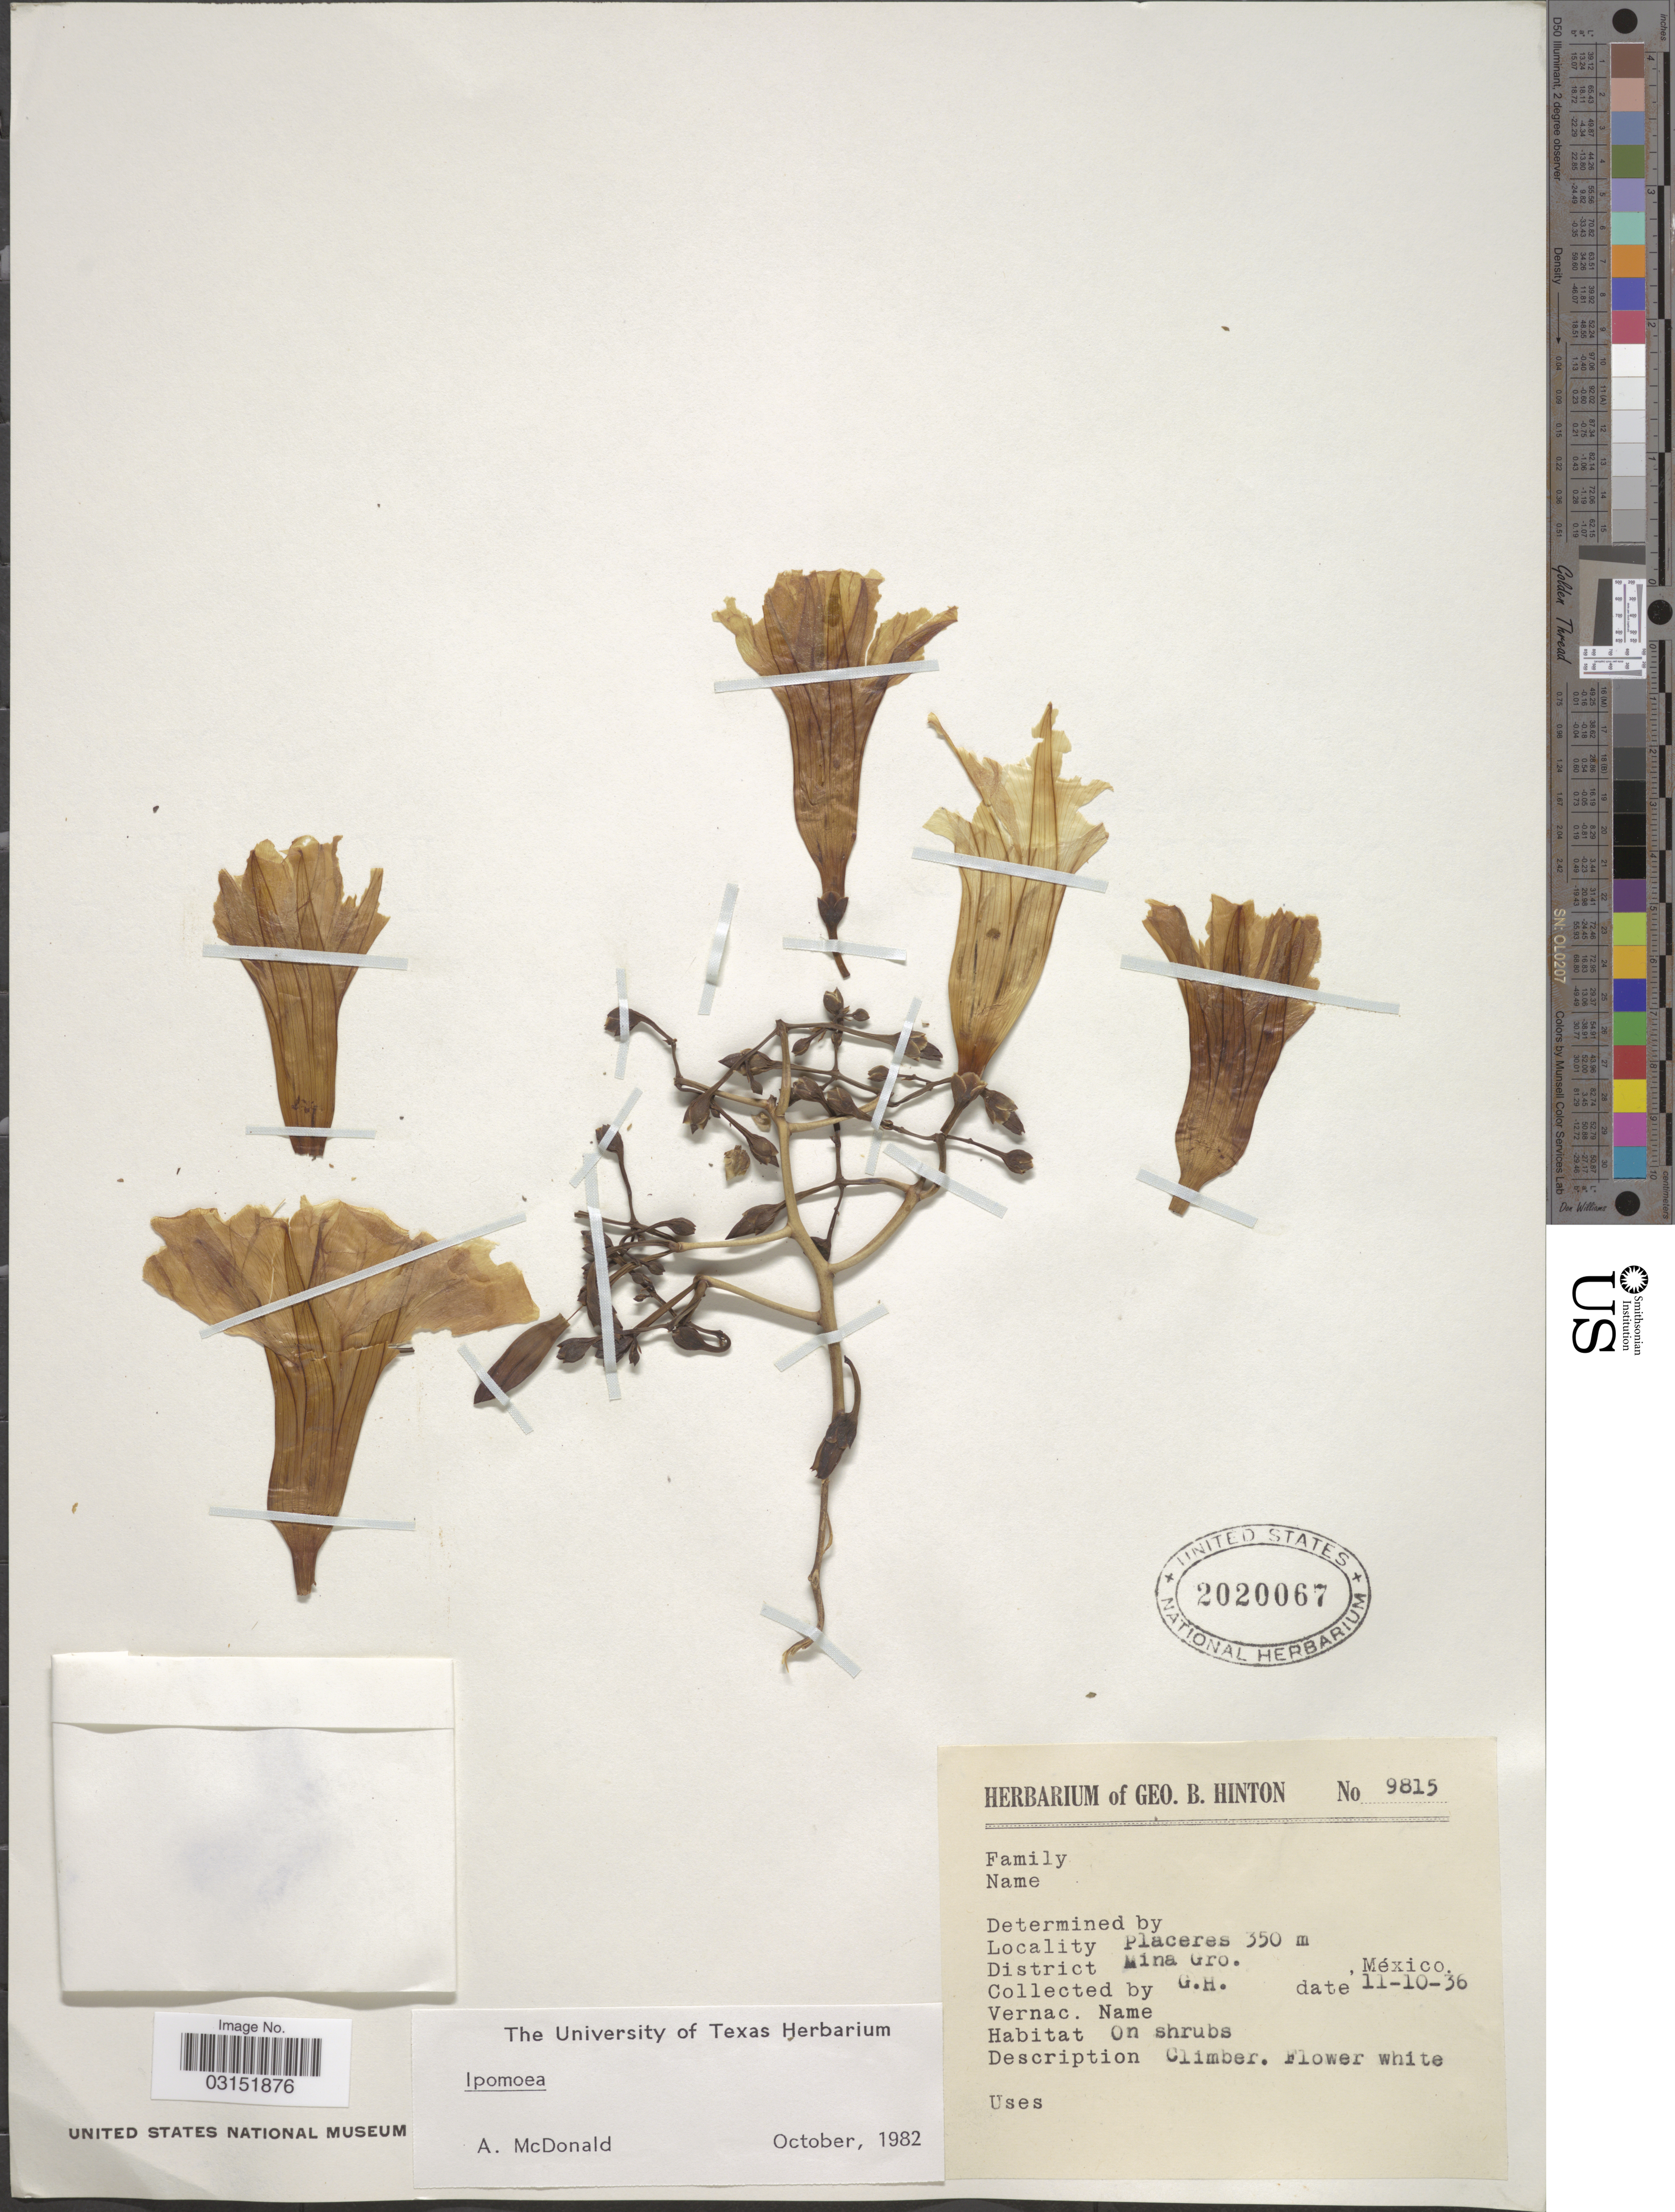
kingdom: Plantae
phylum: Tracheophyta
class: Magnoliopsida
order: Solanales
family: Convolvulaceae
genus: Ipomoea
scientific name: Ipomoea sp.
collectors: G. B. Hinton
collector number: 9815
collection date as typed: Transcribed d/m/y: 11/10/36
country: Mexico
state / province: Guerrero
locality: Placeres. District Mina.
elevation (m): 350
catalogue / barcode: US 2020067